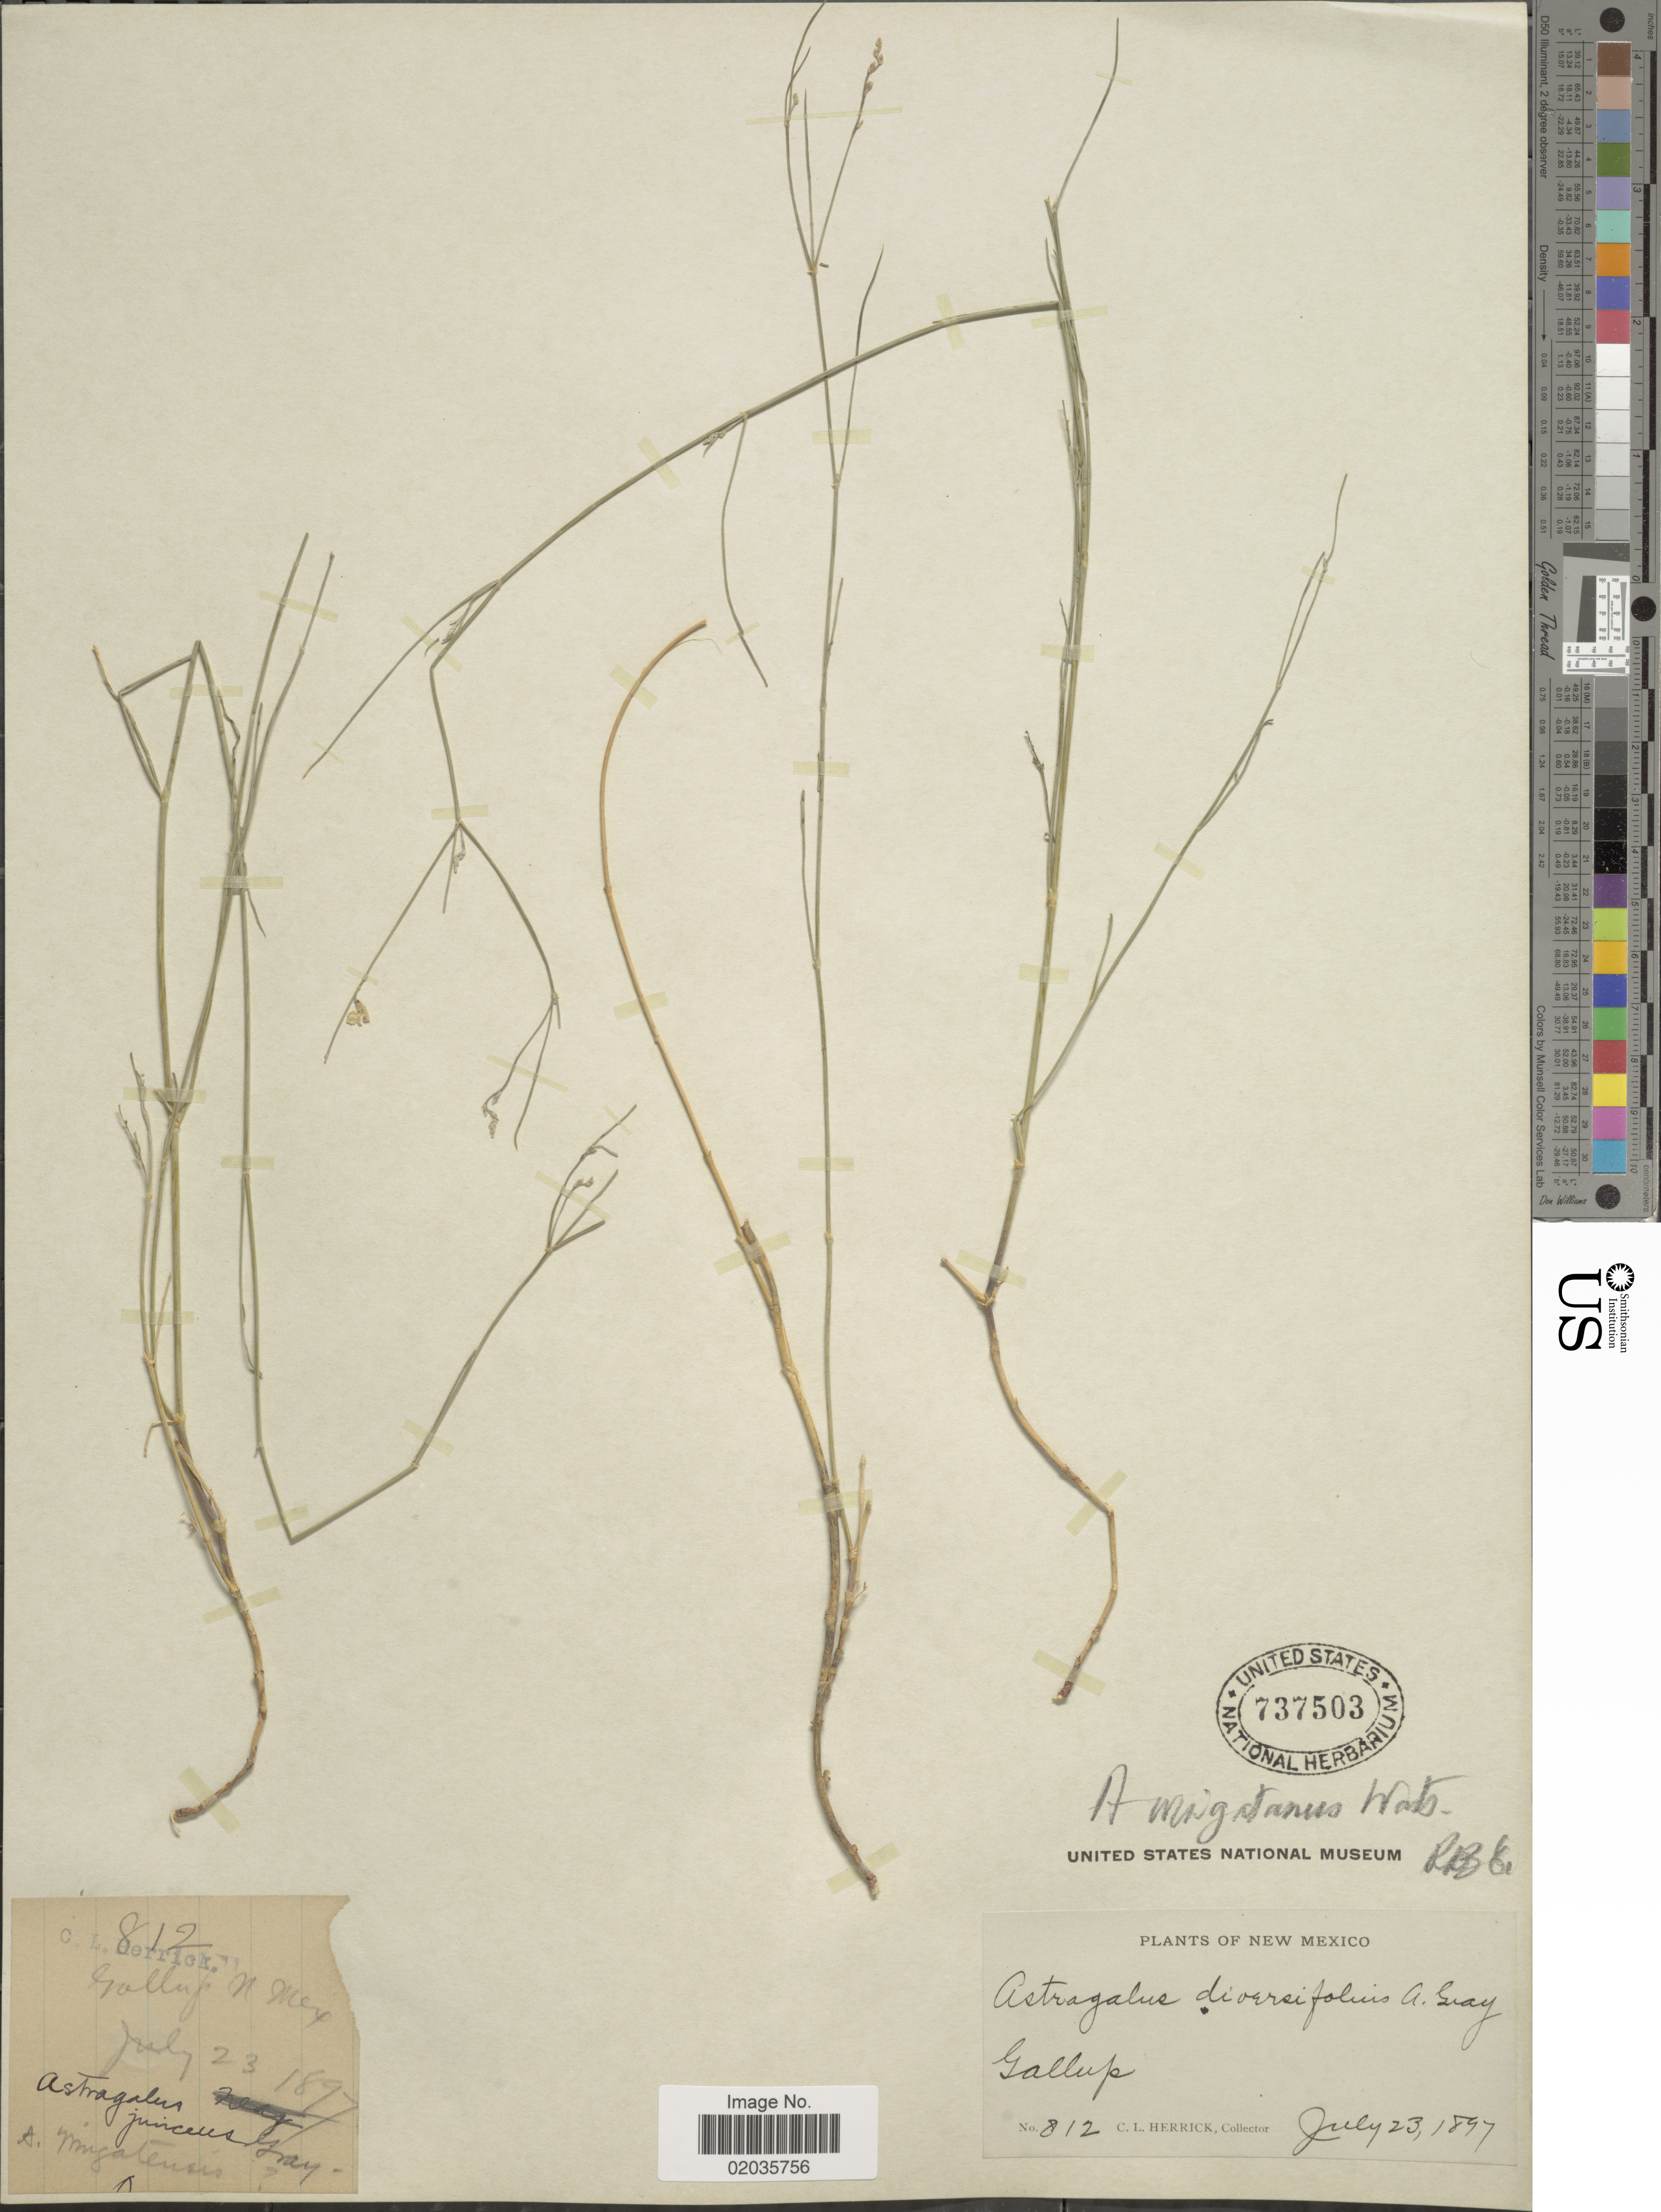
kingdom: Plantae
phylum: Tracheophyta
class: Magnoliopsida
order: Fabales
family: Fabaceae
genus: Astragalus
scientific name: Astragalus wingatanus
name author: S. Watson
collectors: C. Herrick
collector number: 812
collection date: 1897-07-23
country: United States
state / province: New Mexico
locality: Gallup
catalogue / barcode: US 737503